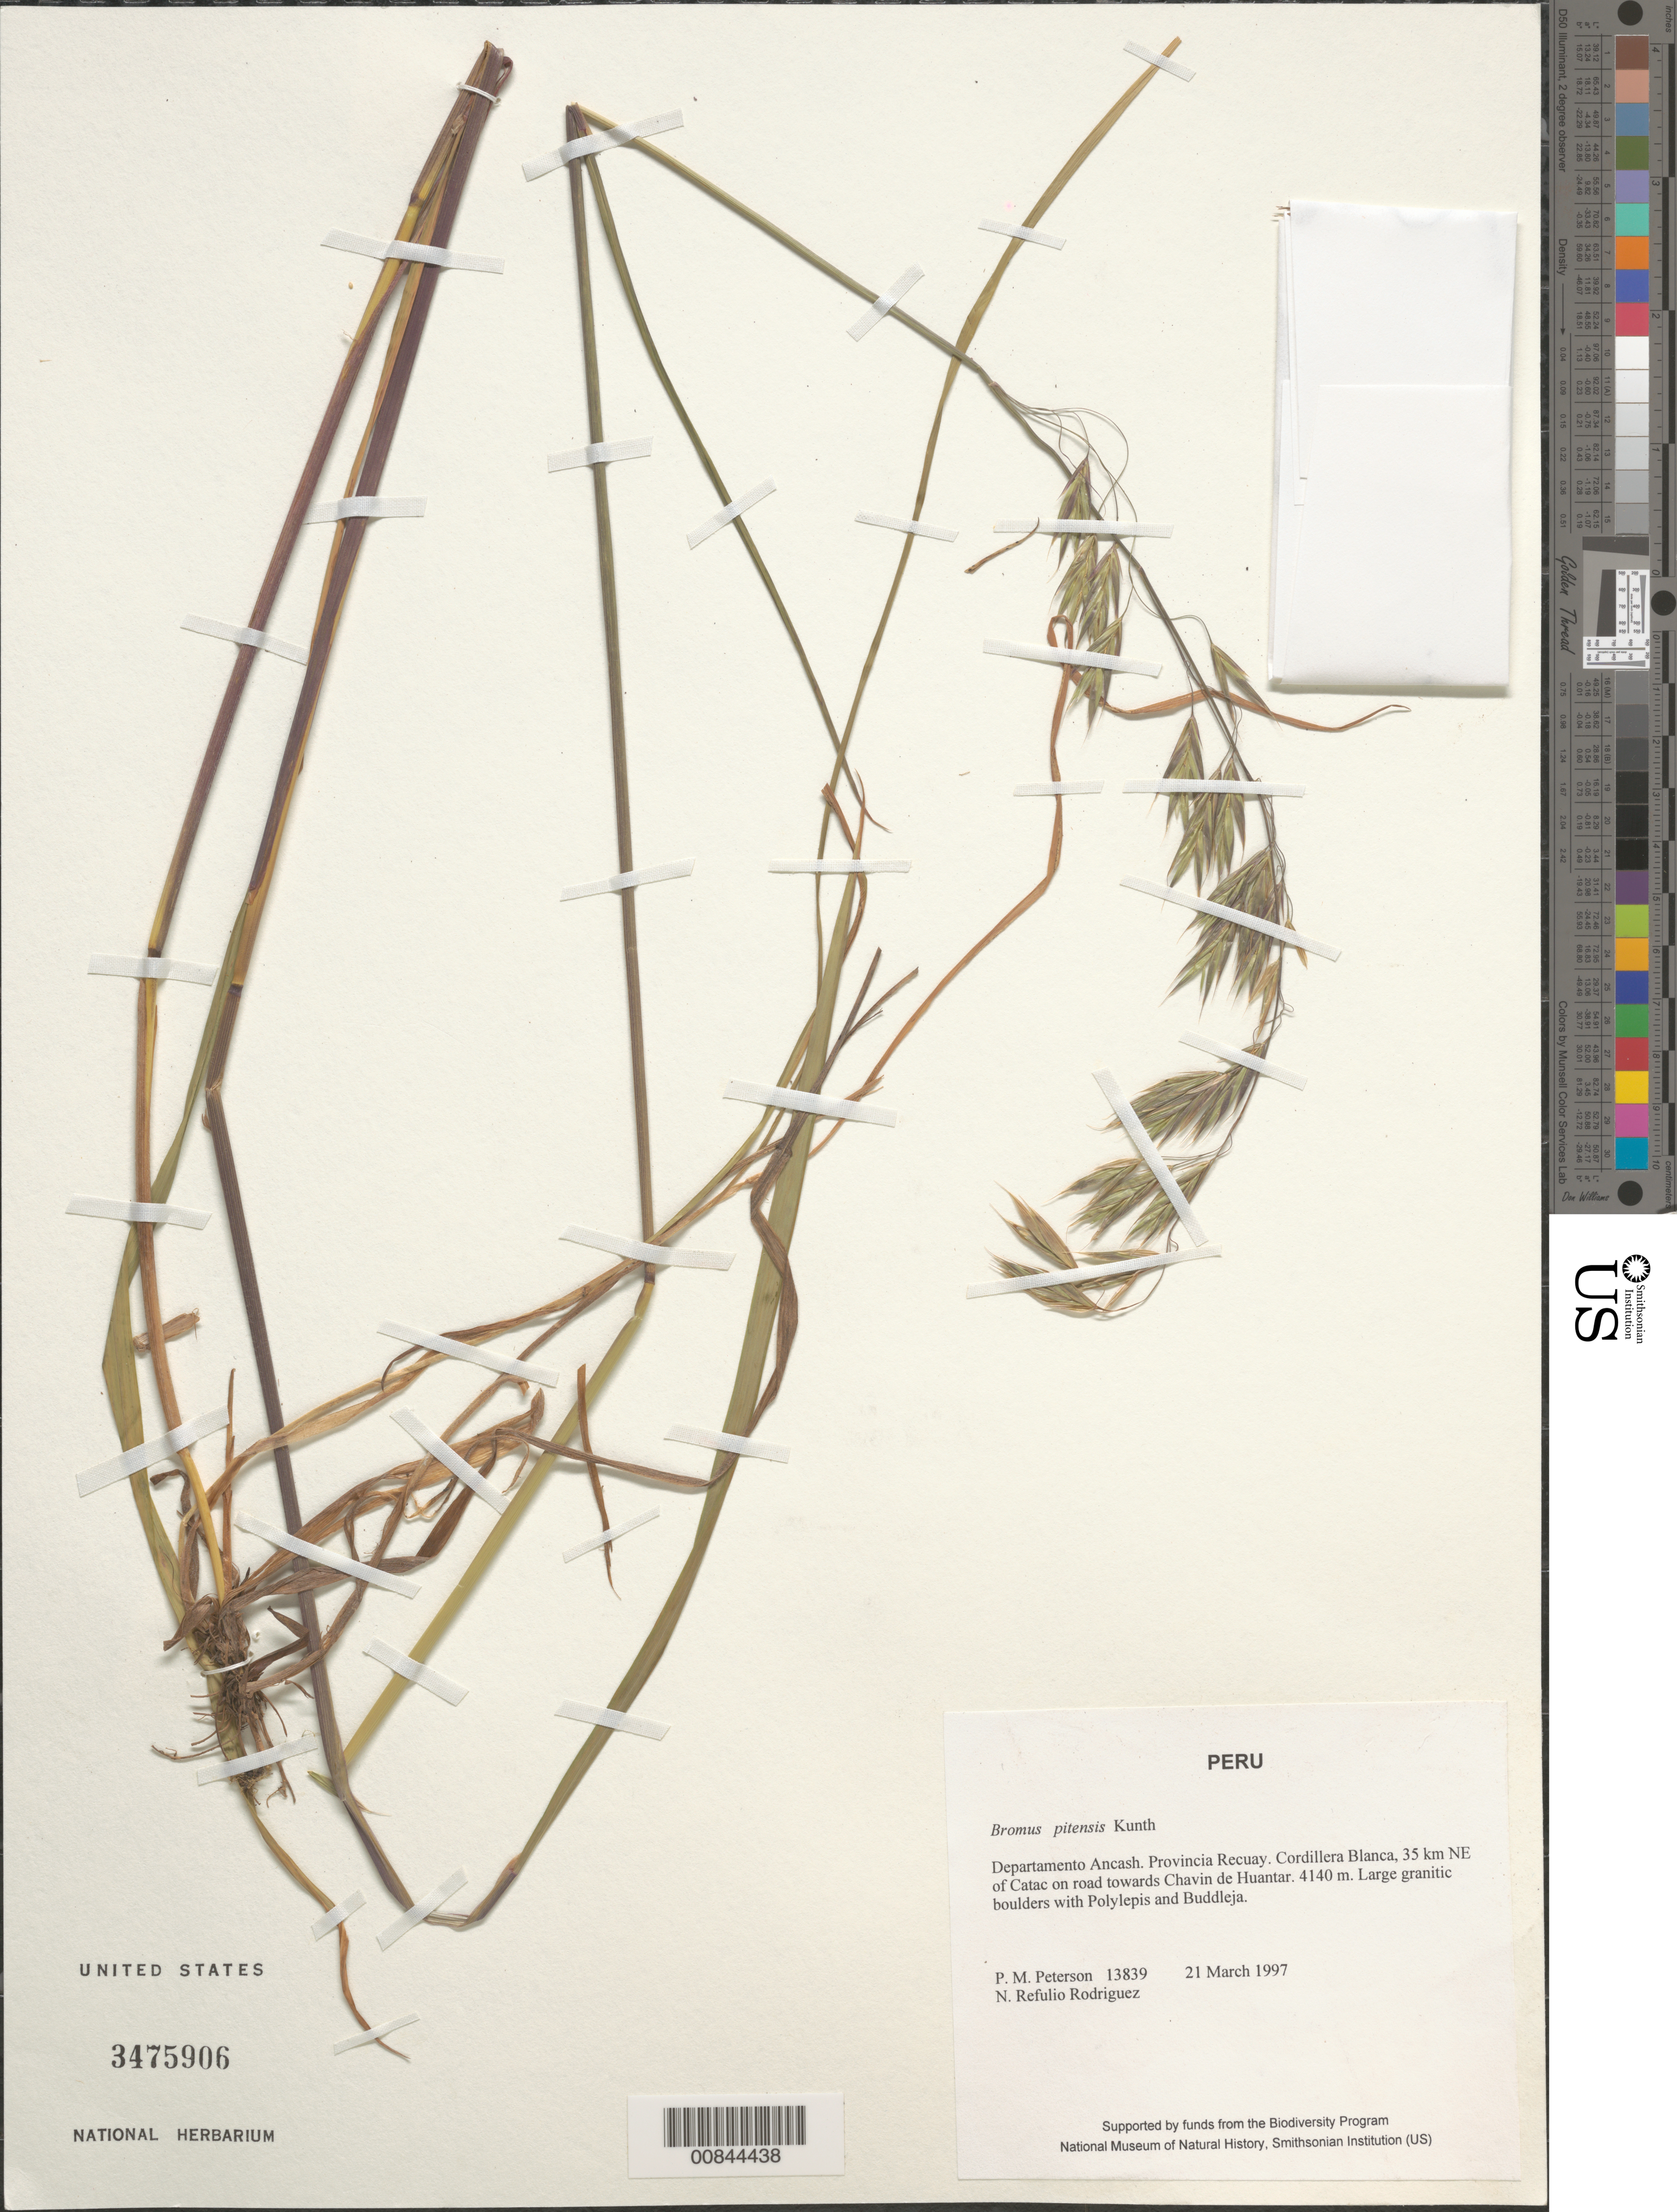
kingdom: Plantae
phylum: Tracheophyta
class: Liliopsida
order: Poales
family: Poaceae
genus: Bromus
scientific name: Bromus pitensis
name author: Kunth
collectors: P. M. Peterson & N. Refulio-Rodríguez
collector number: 13839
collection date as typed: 21 Mar 1997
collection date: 1997-03-21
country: Peru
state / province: Ancash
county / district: Recuay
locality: Cordillera Blanca, 35 km NE of Catac on road towards Chavin de Huantar.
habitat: Large granitic boulders with Polylepis and Buddleja.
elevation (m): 4140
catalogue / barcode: US 3475906